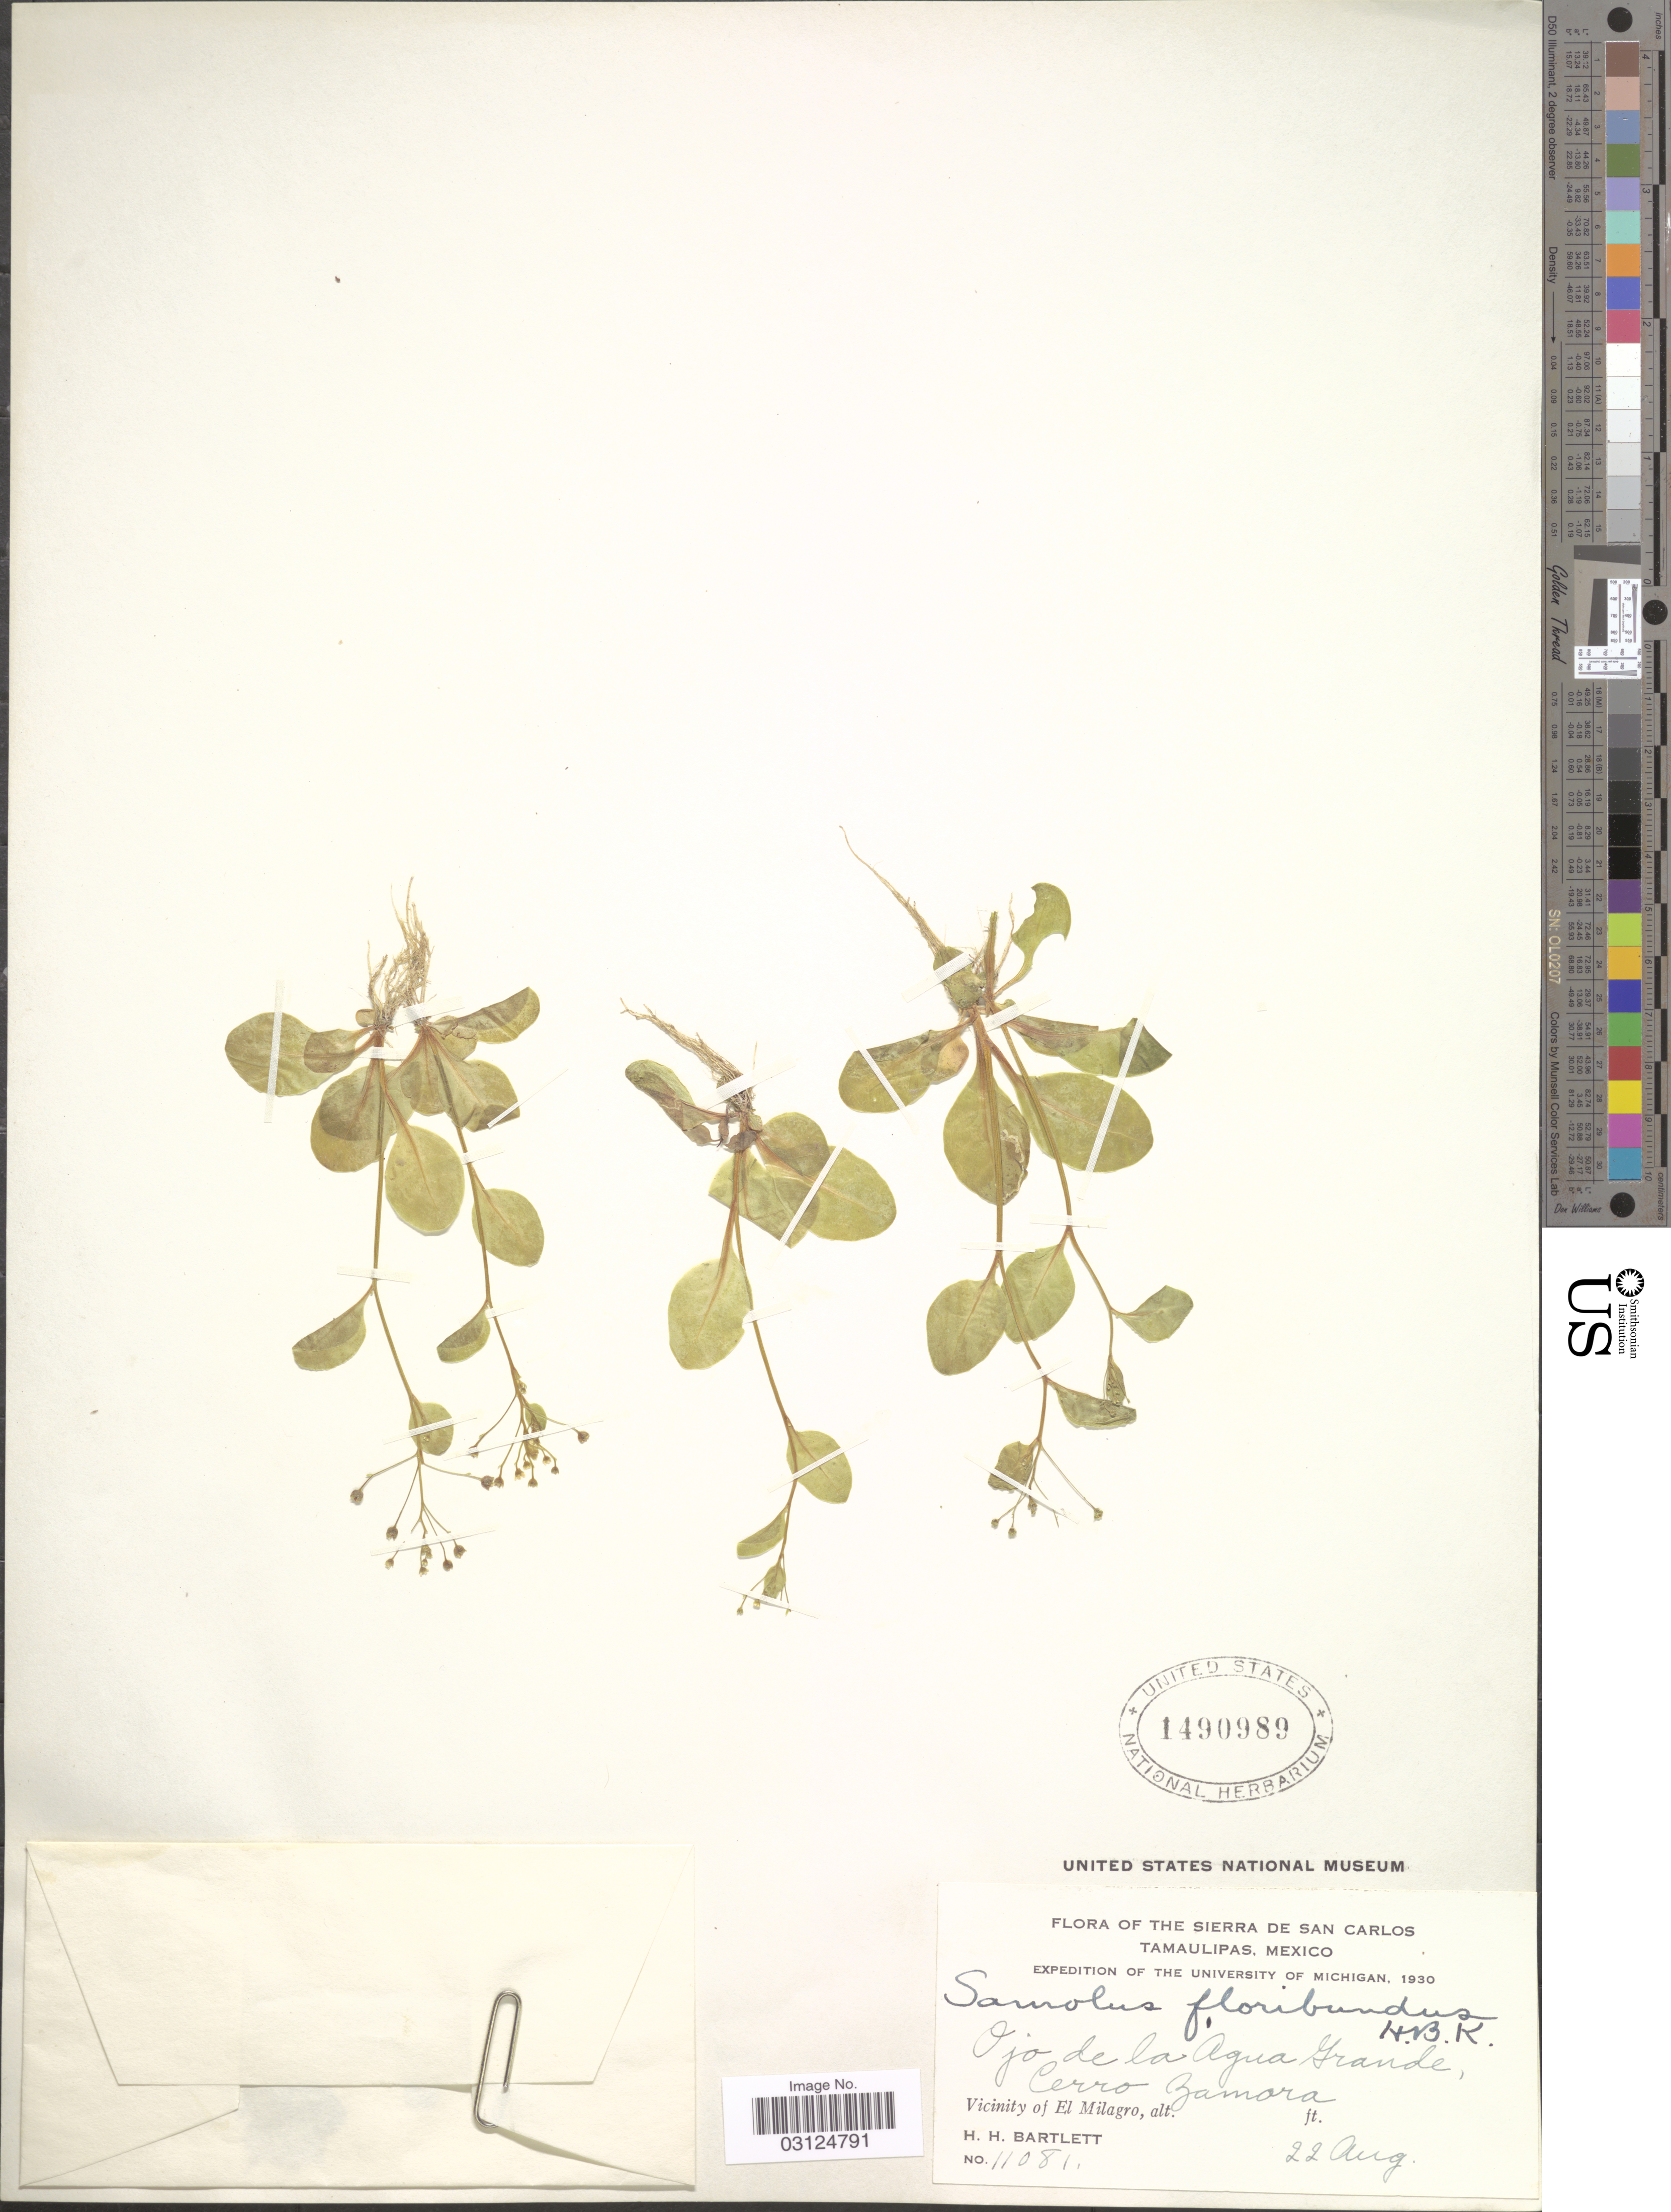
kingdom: Plantae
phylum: Tracheophyta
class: Magnoliopsida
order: Ericales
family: Primulaceae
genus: Samolus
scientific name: Samolus valerandi var. floribundus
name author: (Kunth) R. Knuth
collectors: H. H. Bartlett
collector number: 11081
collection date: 1930-08-22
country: Mexico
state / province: Tamaulipas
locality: Sierra de San Carlos. Ojo de la Agua Grande, Cerro Zamora. Vicinity of El Milagro.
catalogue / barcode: US 1490989